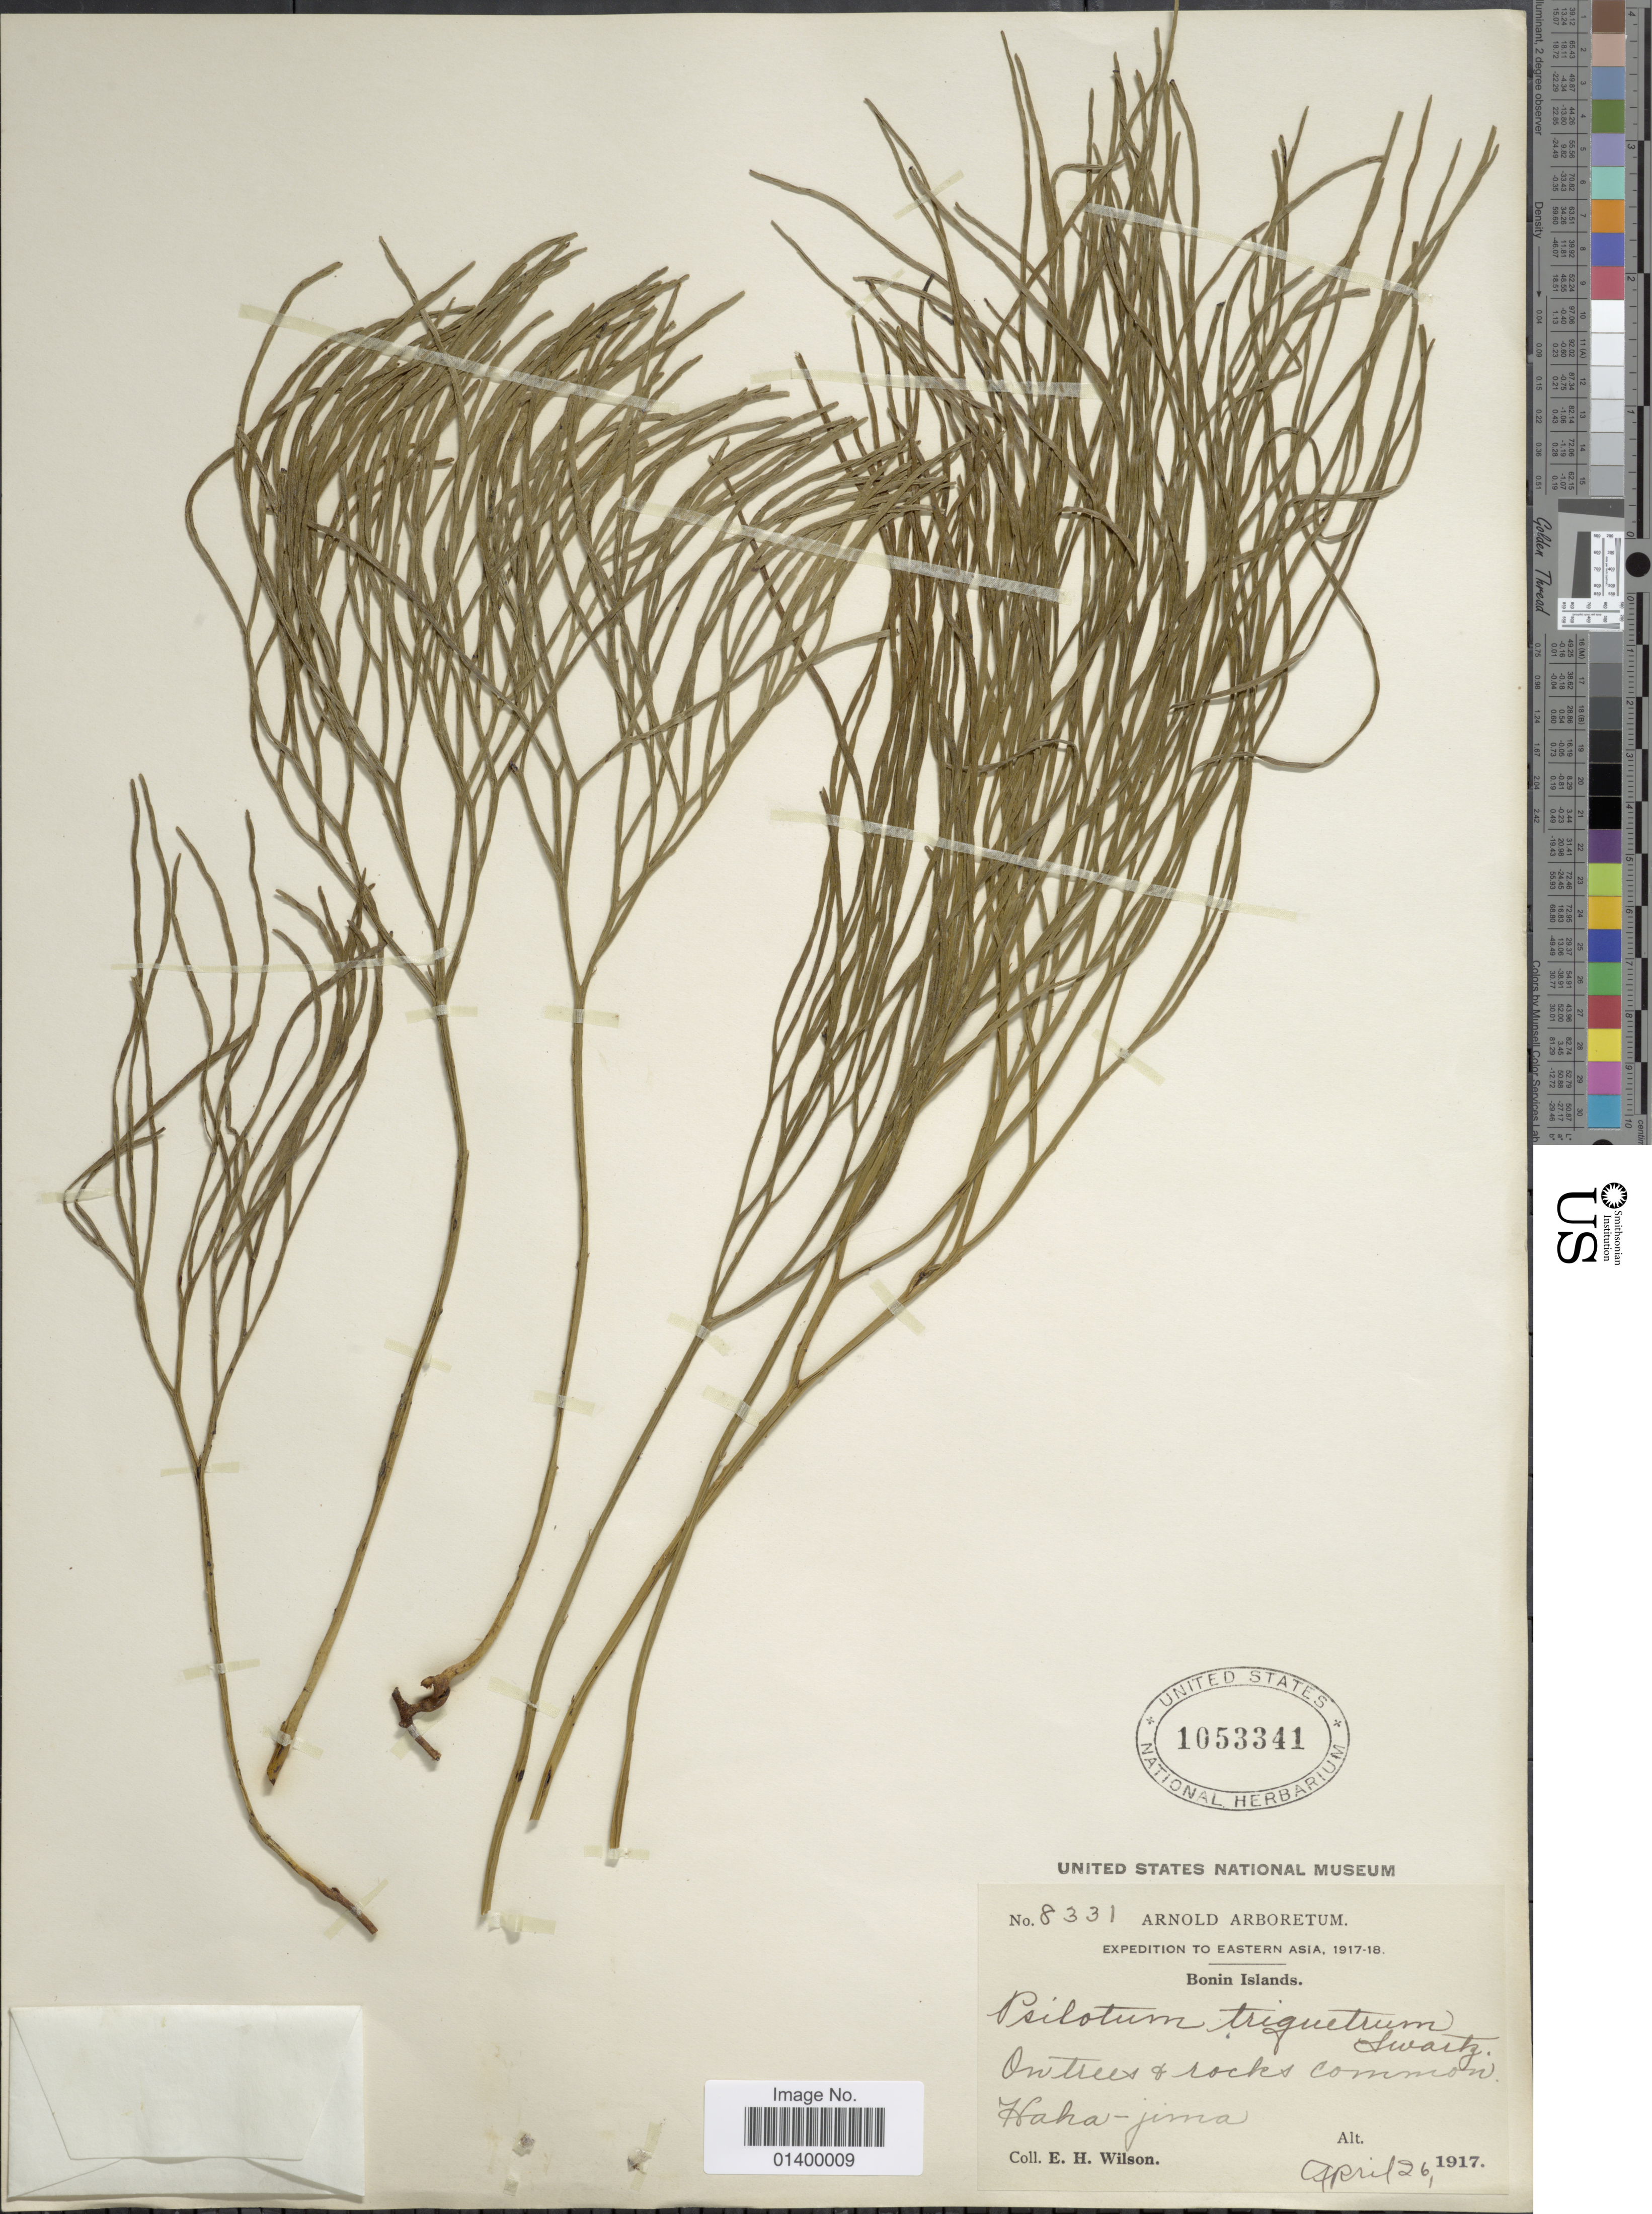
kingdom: Plantae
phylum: Tracheophyta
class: Polypodiopsida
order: Psilotales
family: Psilotaceae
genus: Psilotum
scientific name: Psilotum nudum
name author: (L.) P. Beauv.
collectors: E. Wilson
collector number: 8331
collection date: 1917-04-26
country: Japan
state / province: Tokyo, Federal City of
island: Bonin Islands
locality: Bonin Is. Haha-jima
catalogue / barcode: US 1053341